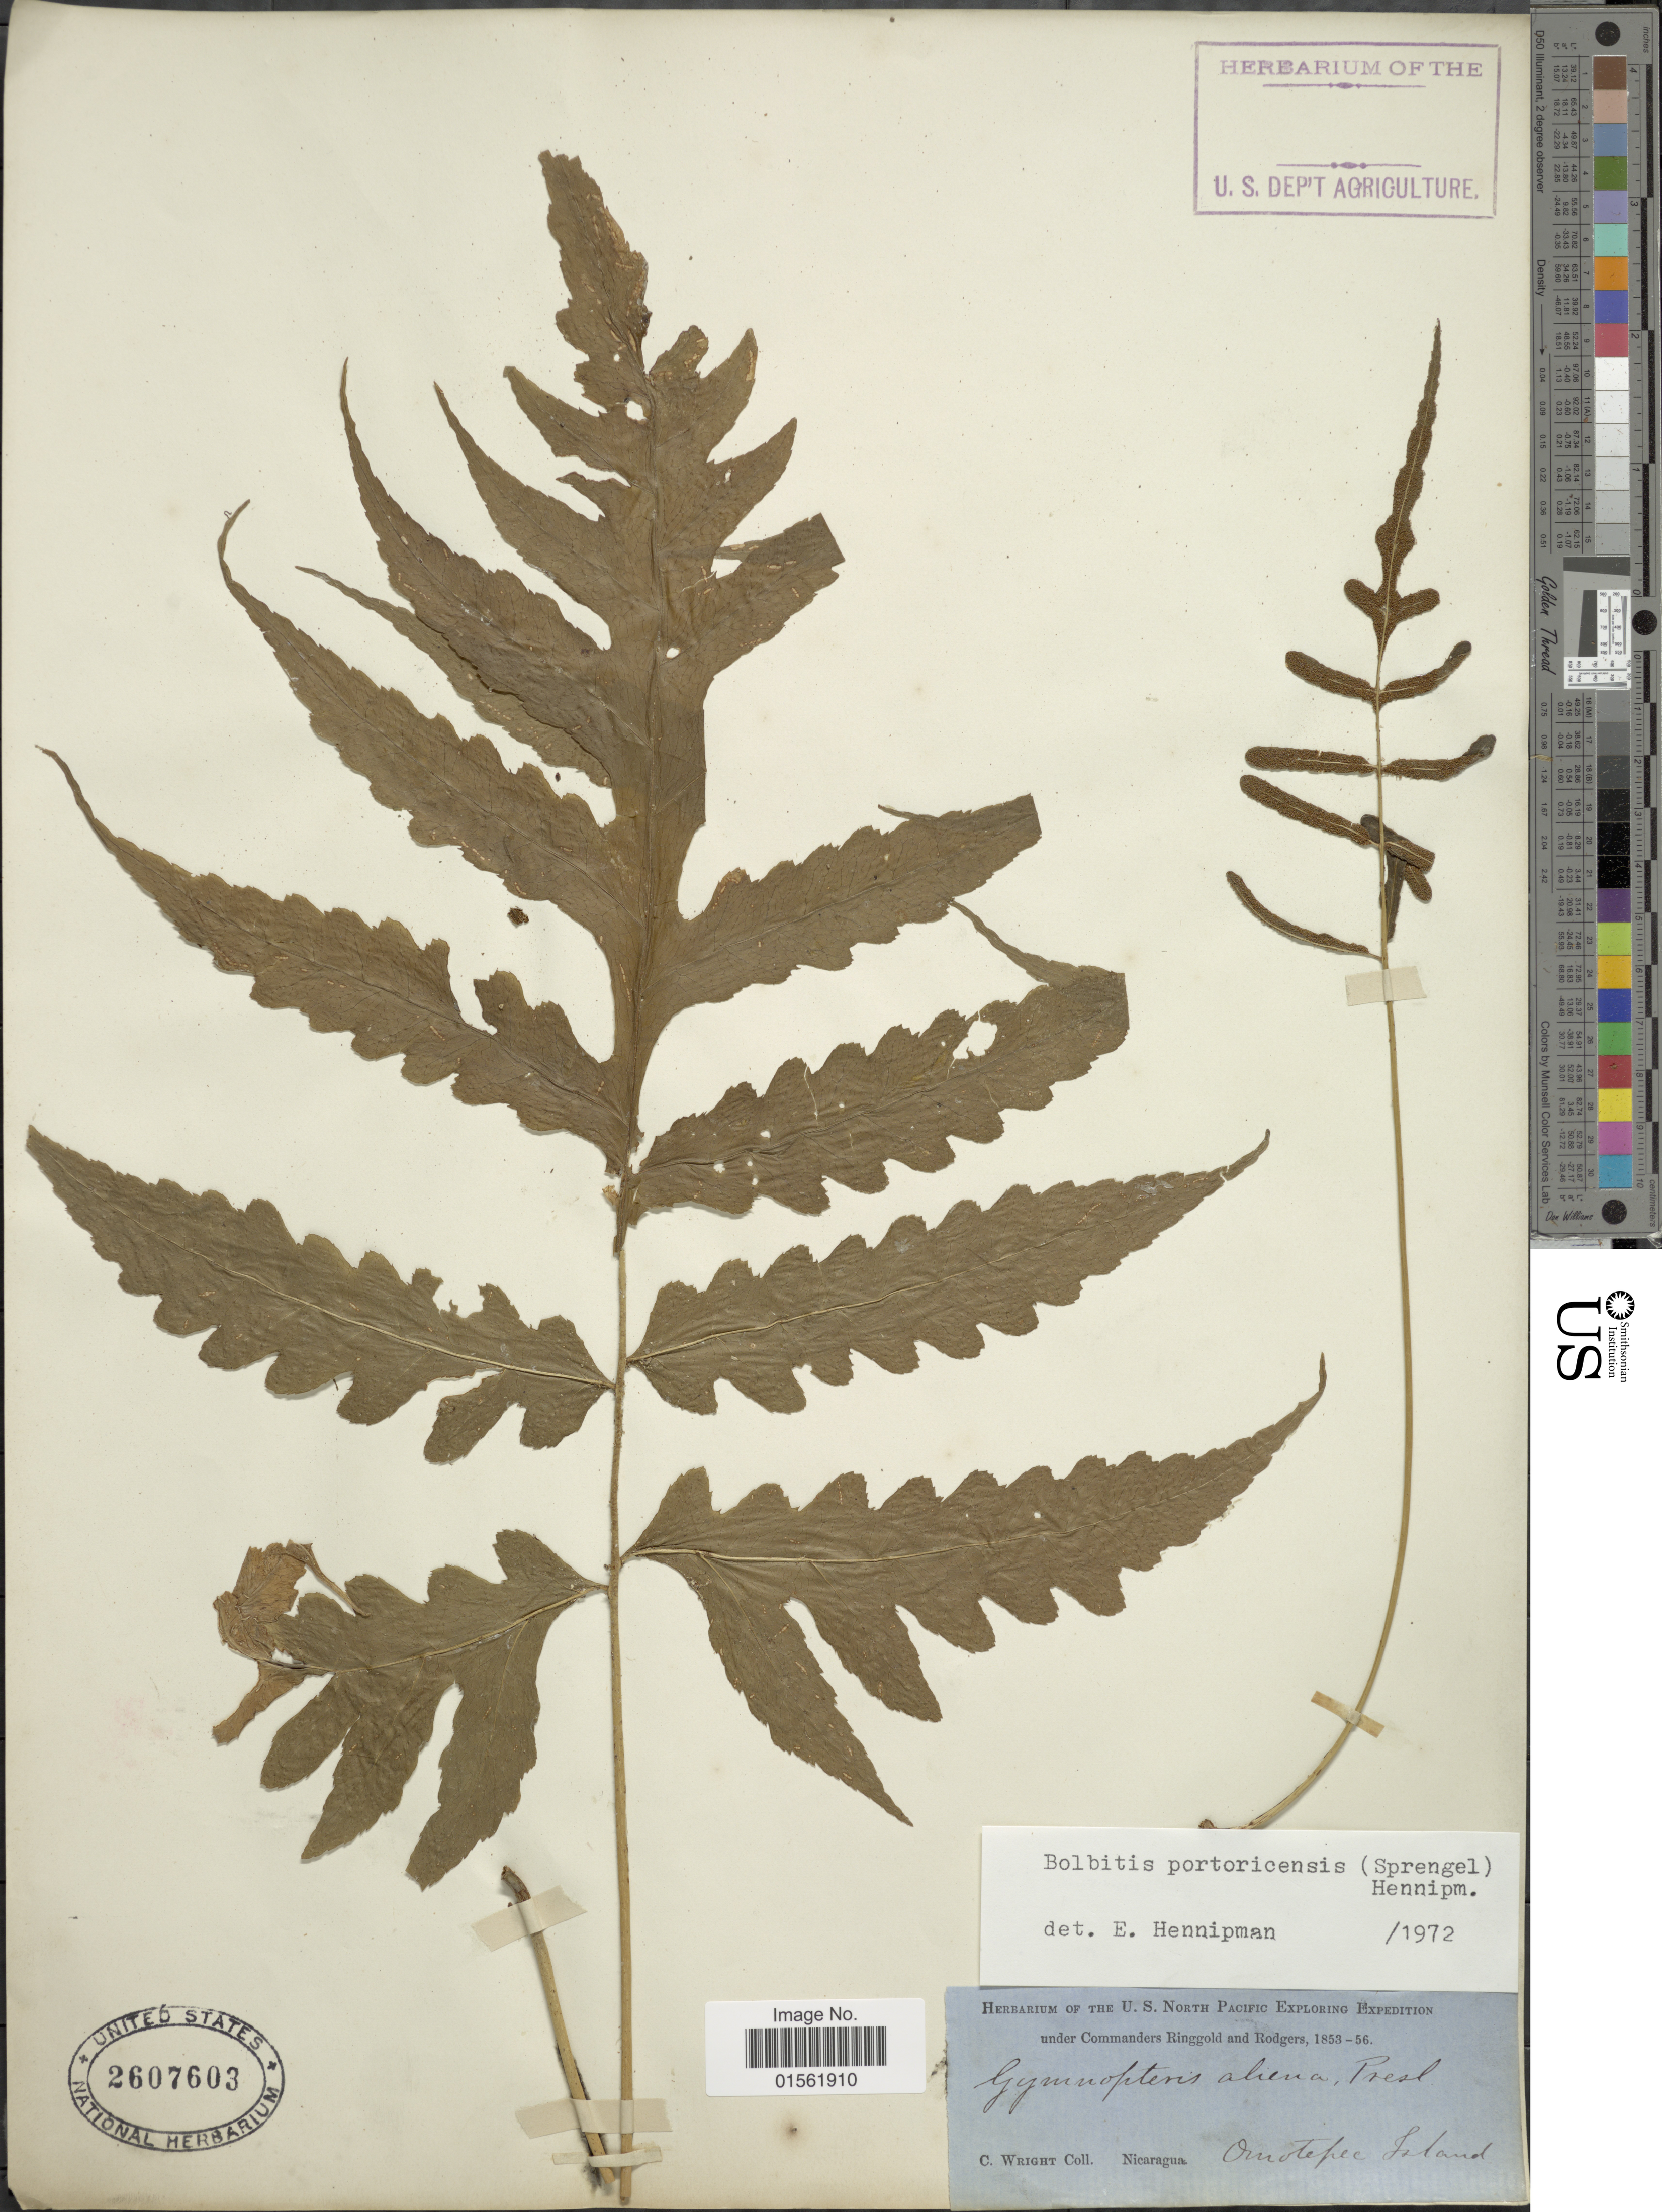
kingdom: Plantae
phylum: Tracheophyta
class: Polypodiopsida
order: Polypodiales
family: Dryopteridaceae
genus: Bolbitis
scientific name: Bolbitis portoricensis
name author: (Spreng.) Hennipman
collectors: C. Wright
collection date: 1853/1856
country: Nicaragua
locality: Omotepec Insland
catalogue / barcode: US 2607603